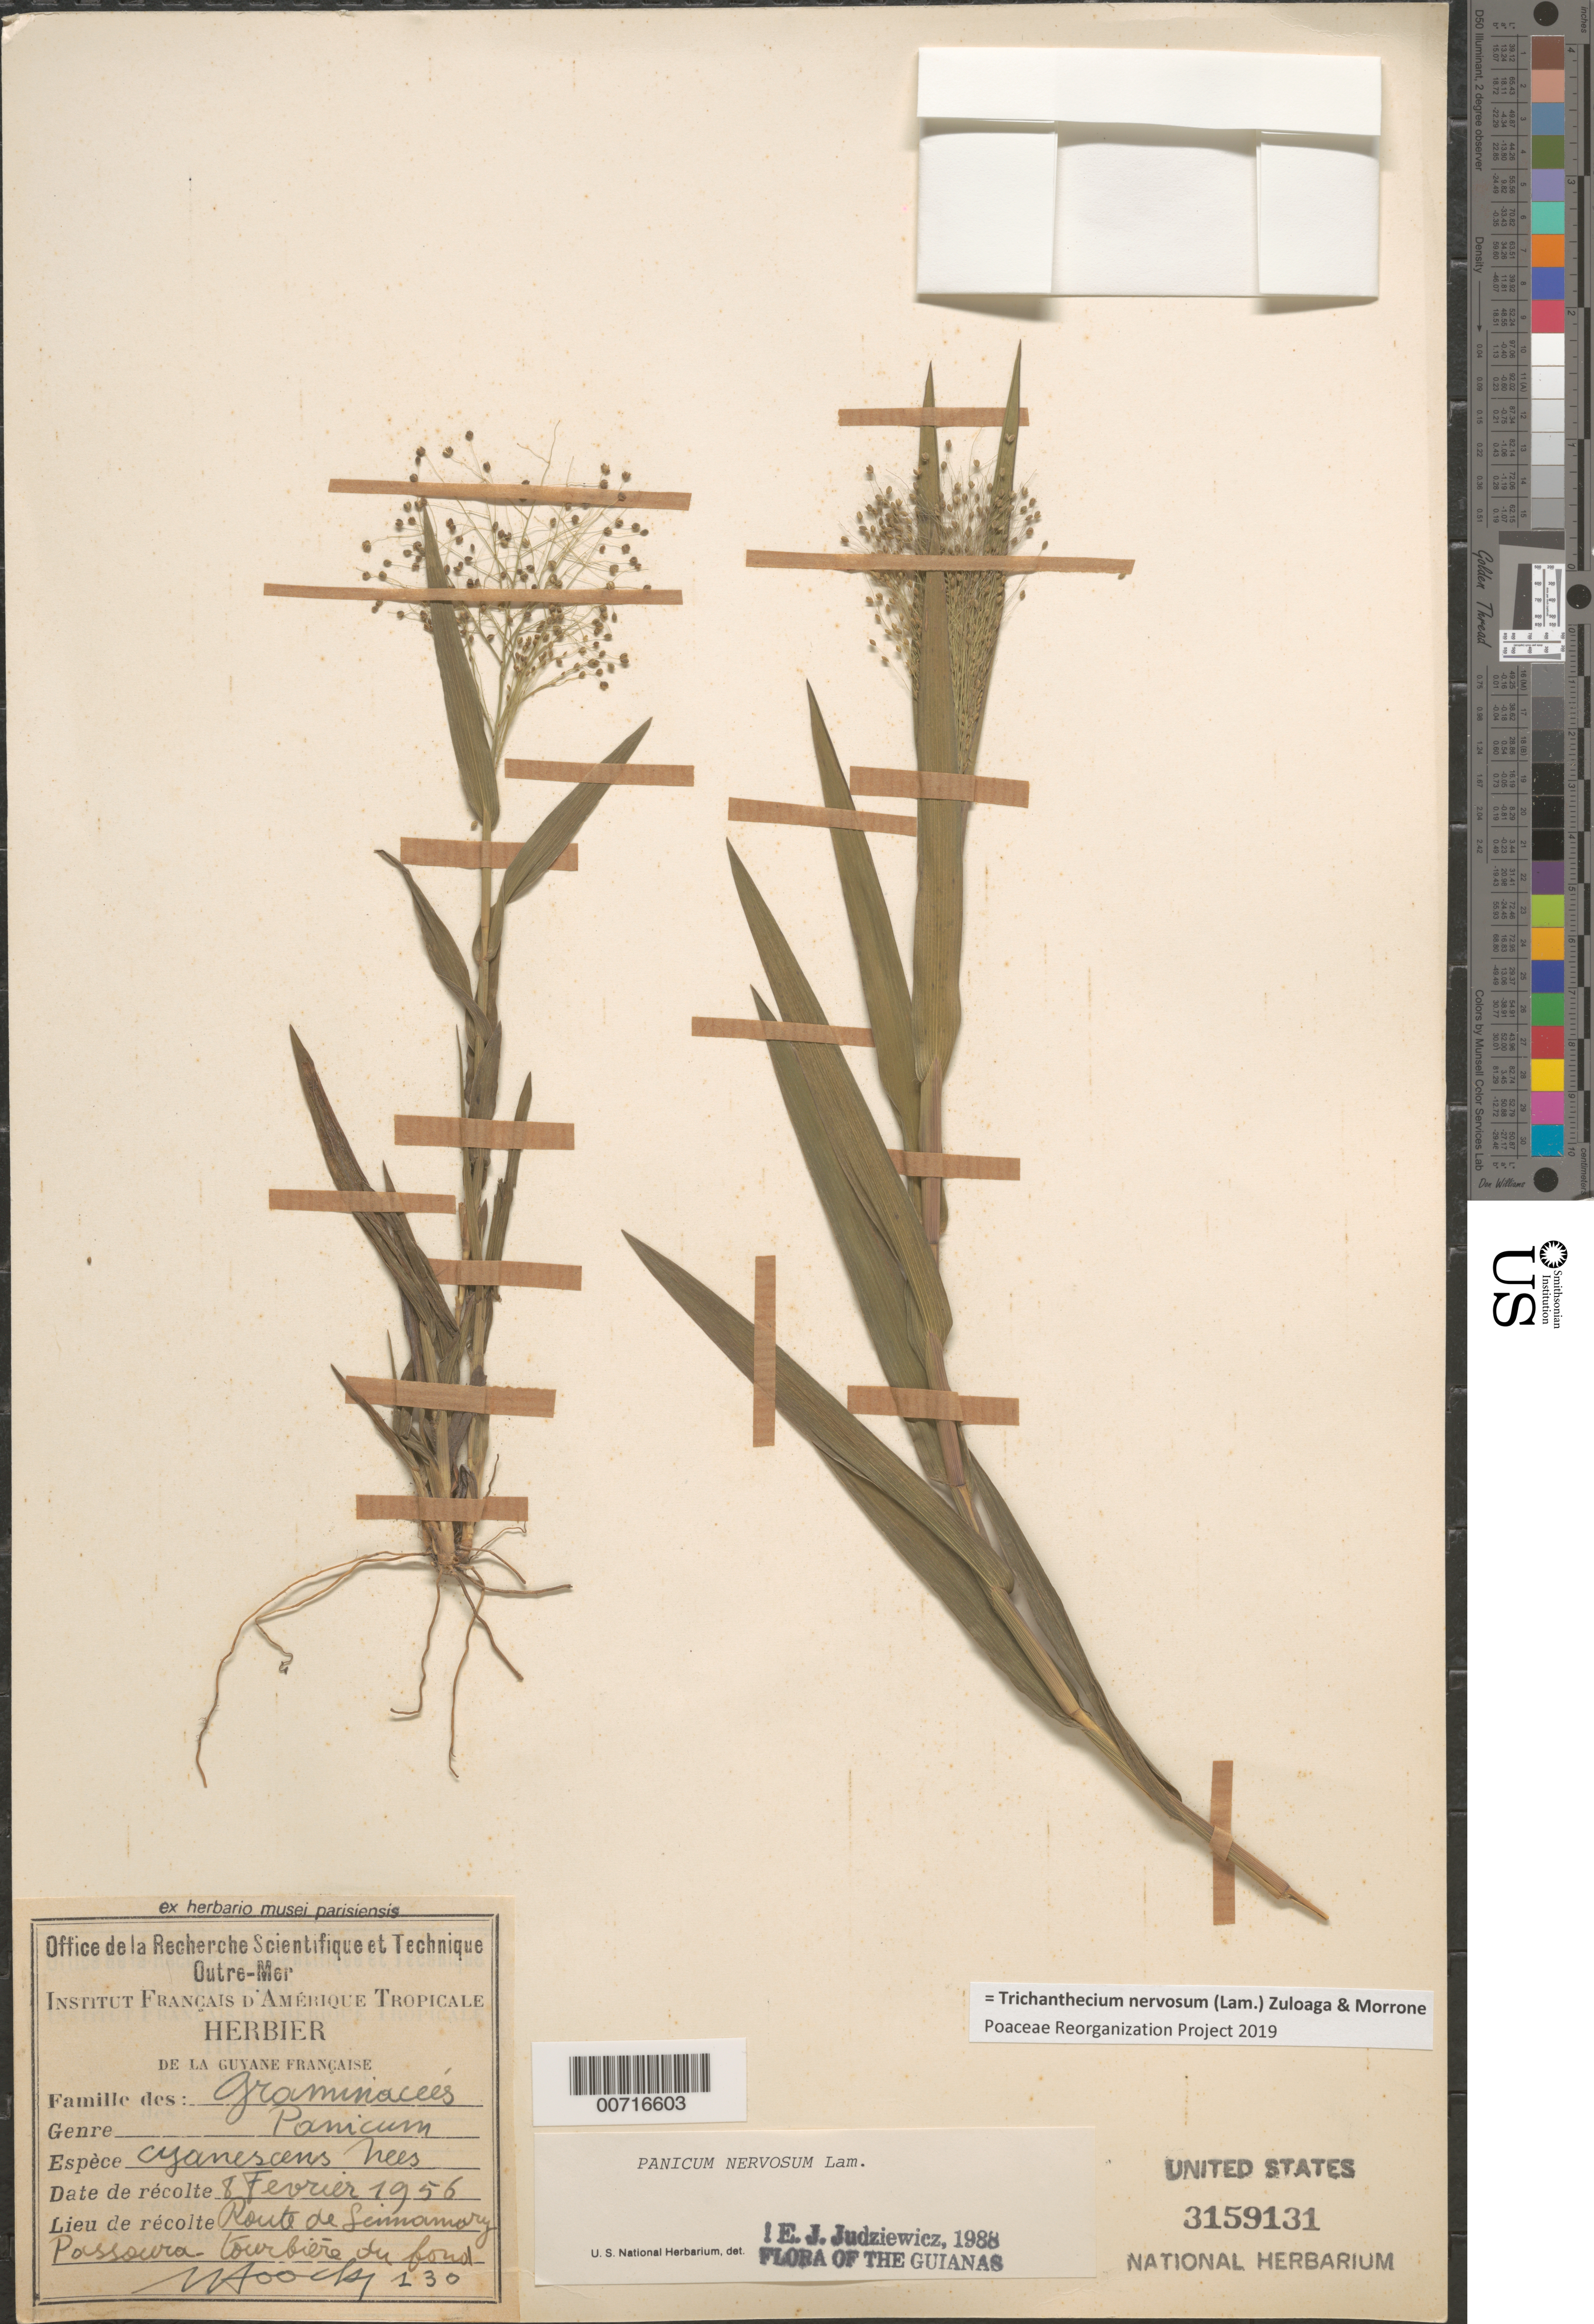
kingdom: Plantae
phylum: Tracheophyta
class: Liliopsida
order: Poales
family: Poaceae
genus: Trichanthecium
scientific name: Trichanthecium nervosum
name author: (Lam.) Zuloaga & Morrone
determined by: Poaceae Reorganization Project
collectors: J. Hoock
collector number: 130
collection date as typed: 8-Feb-56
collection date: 1956-02-08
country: French Guiana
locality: Route de Sinnamary, Passoura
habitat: Tourbiére du fond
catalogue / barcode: US 3159131